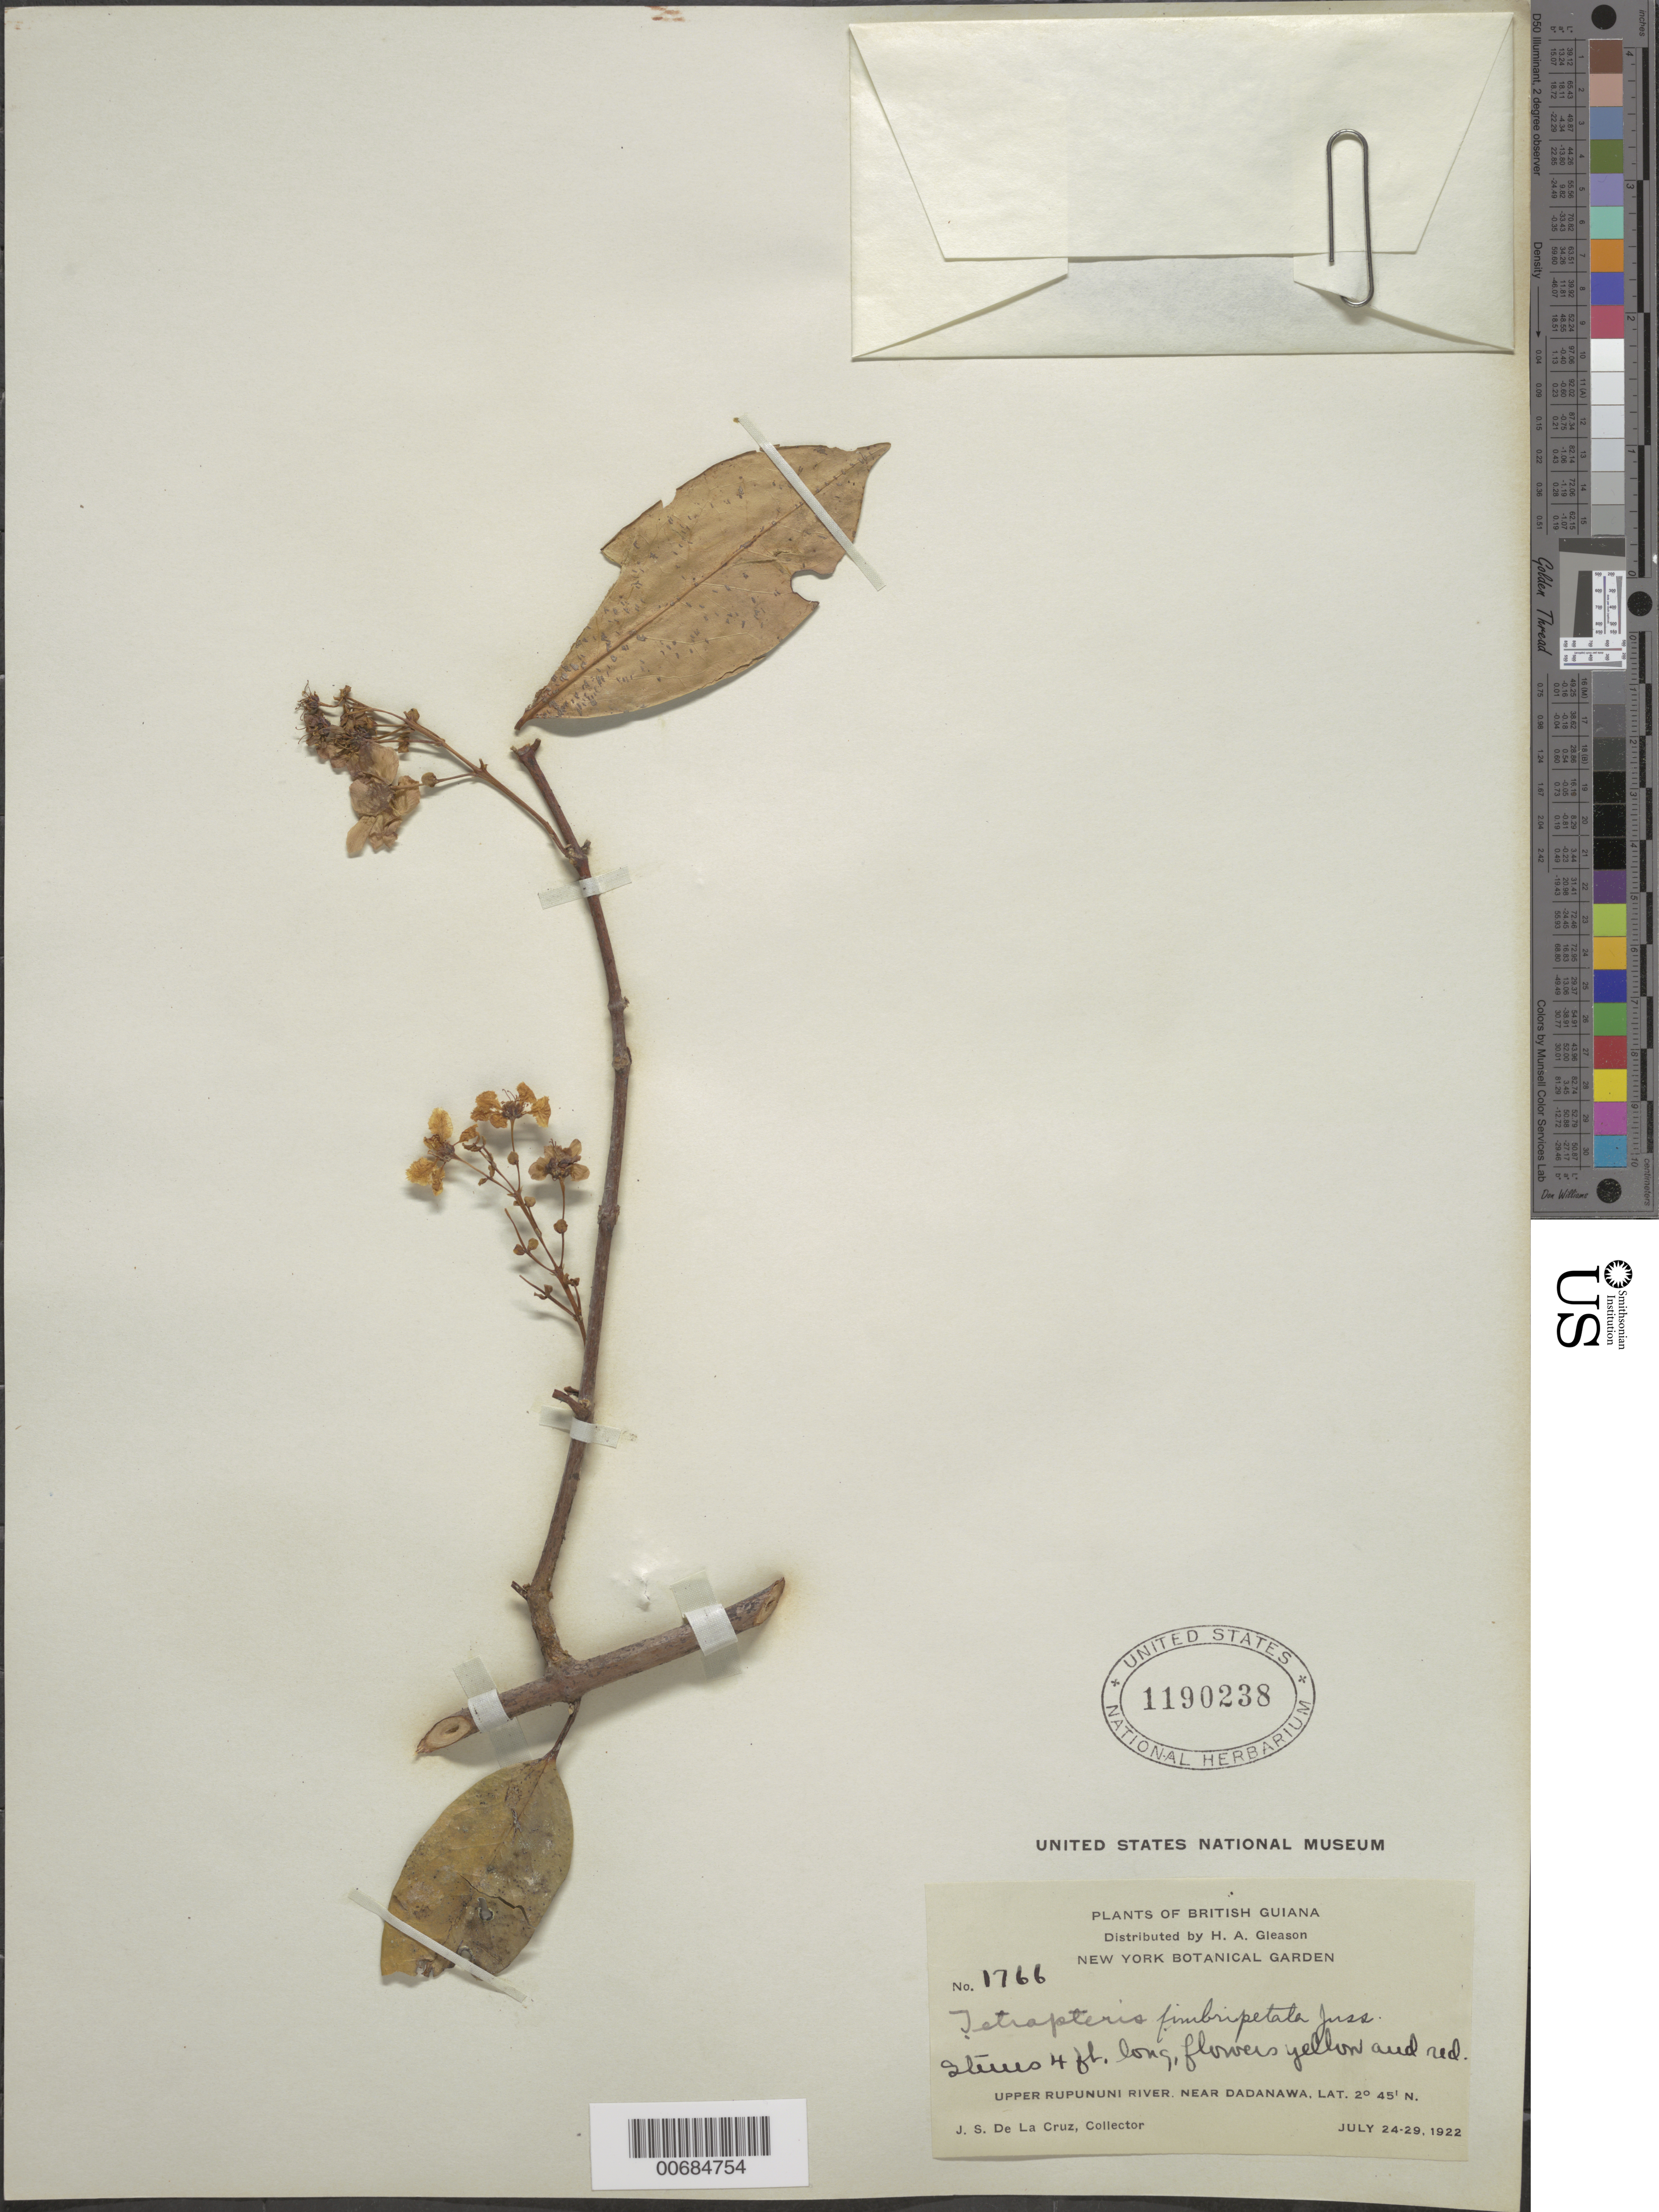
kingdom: Plantae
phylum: Tracheophyta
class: Magnoliopsida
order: Malpighiales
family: Malpighiaceae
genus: Glicophyllum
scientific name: Glicophyllum fimbripetalum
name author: (A. Juss.) R.F. Almeida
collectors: J. S. de la Cruz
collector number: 1766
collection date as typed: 24-Jul-22 to 29-Jul-22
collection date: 1922-07-24/1922-07-29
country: Guyana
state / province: U. Takutu-U. Essequibo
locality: Dadanawa, near, upper Rupununi R.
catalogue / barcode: US 1190238